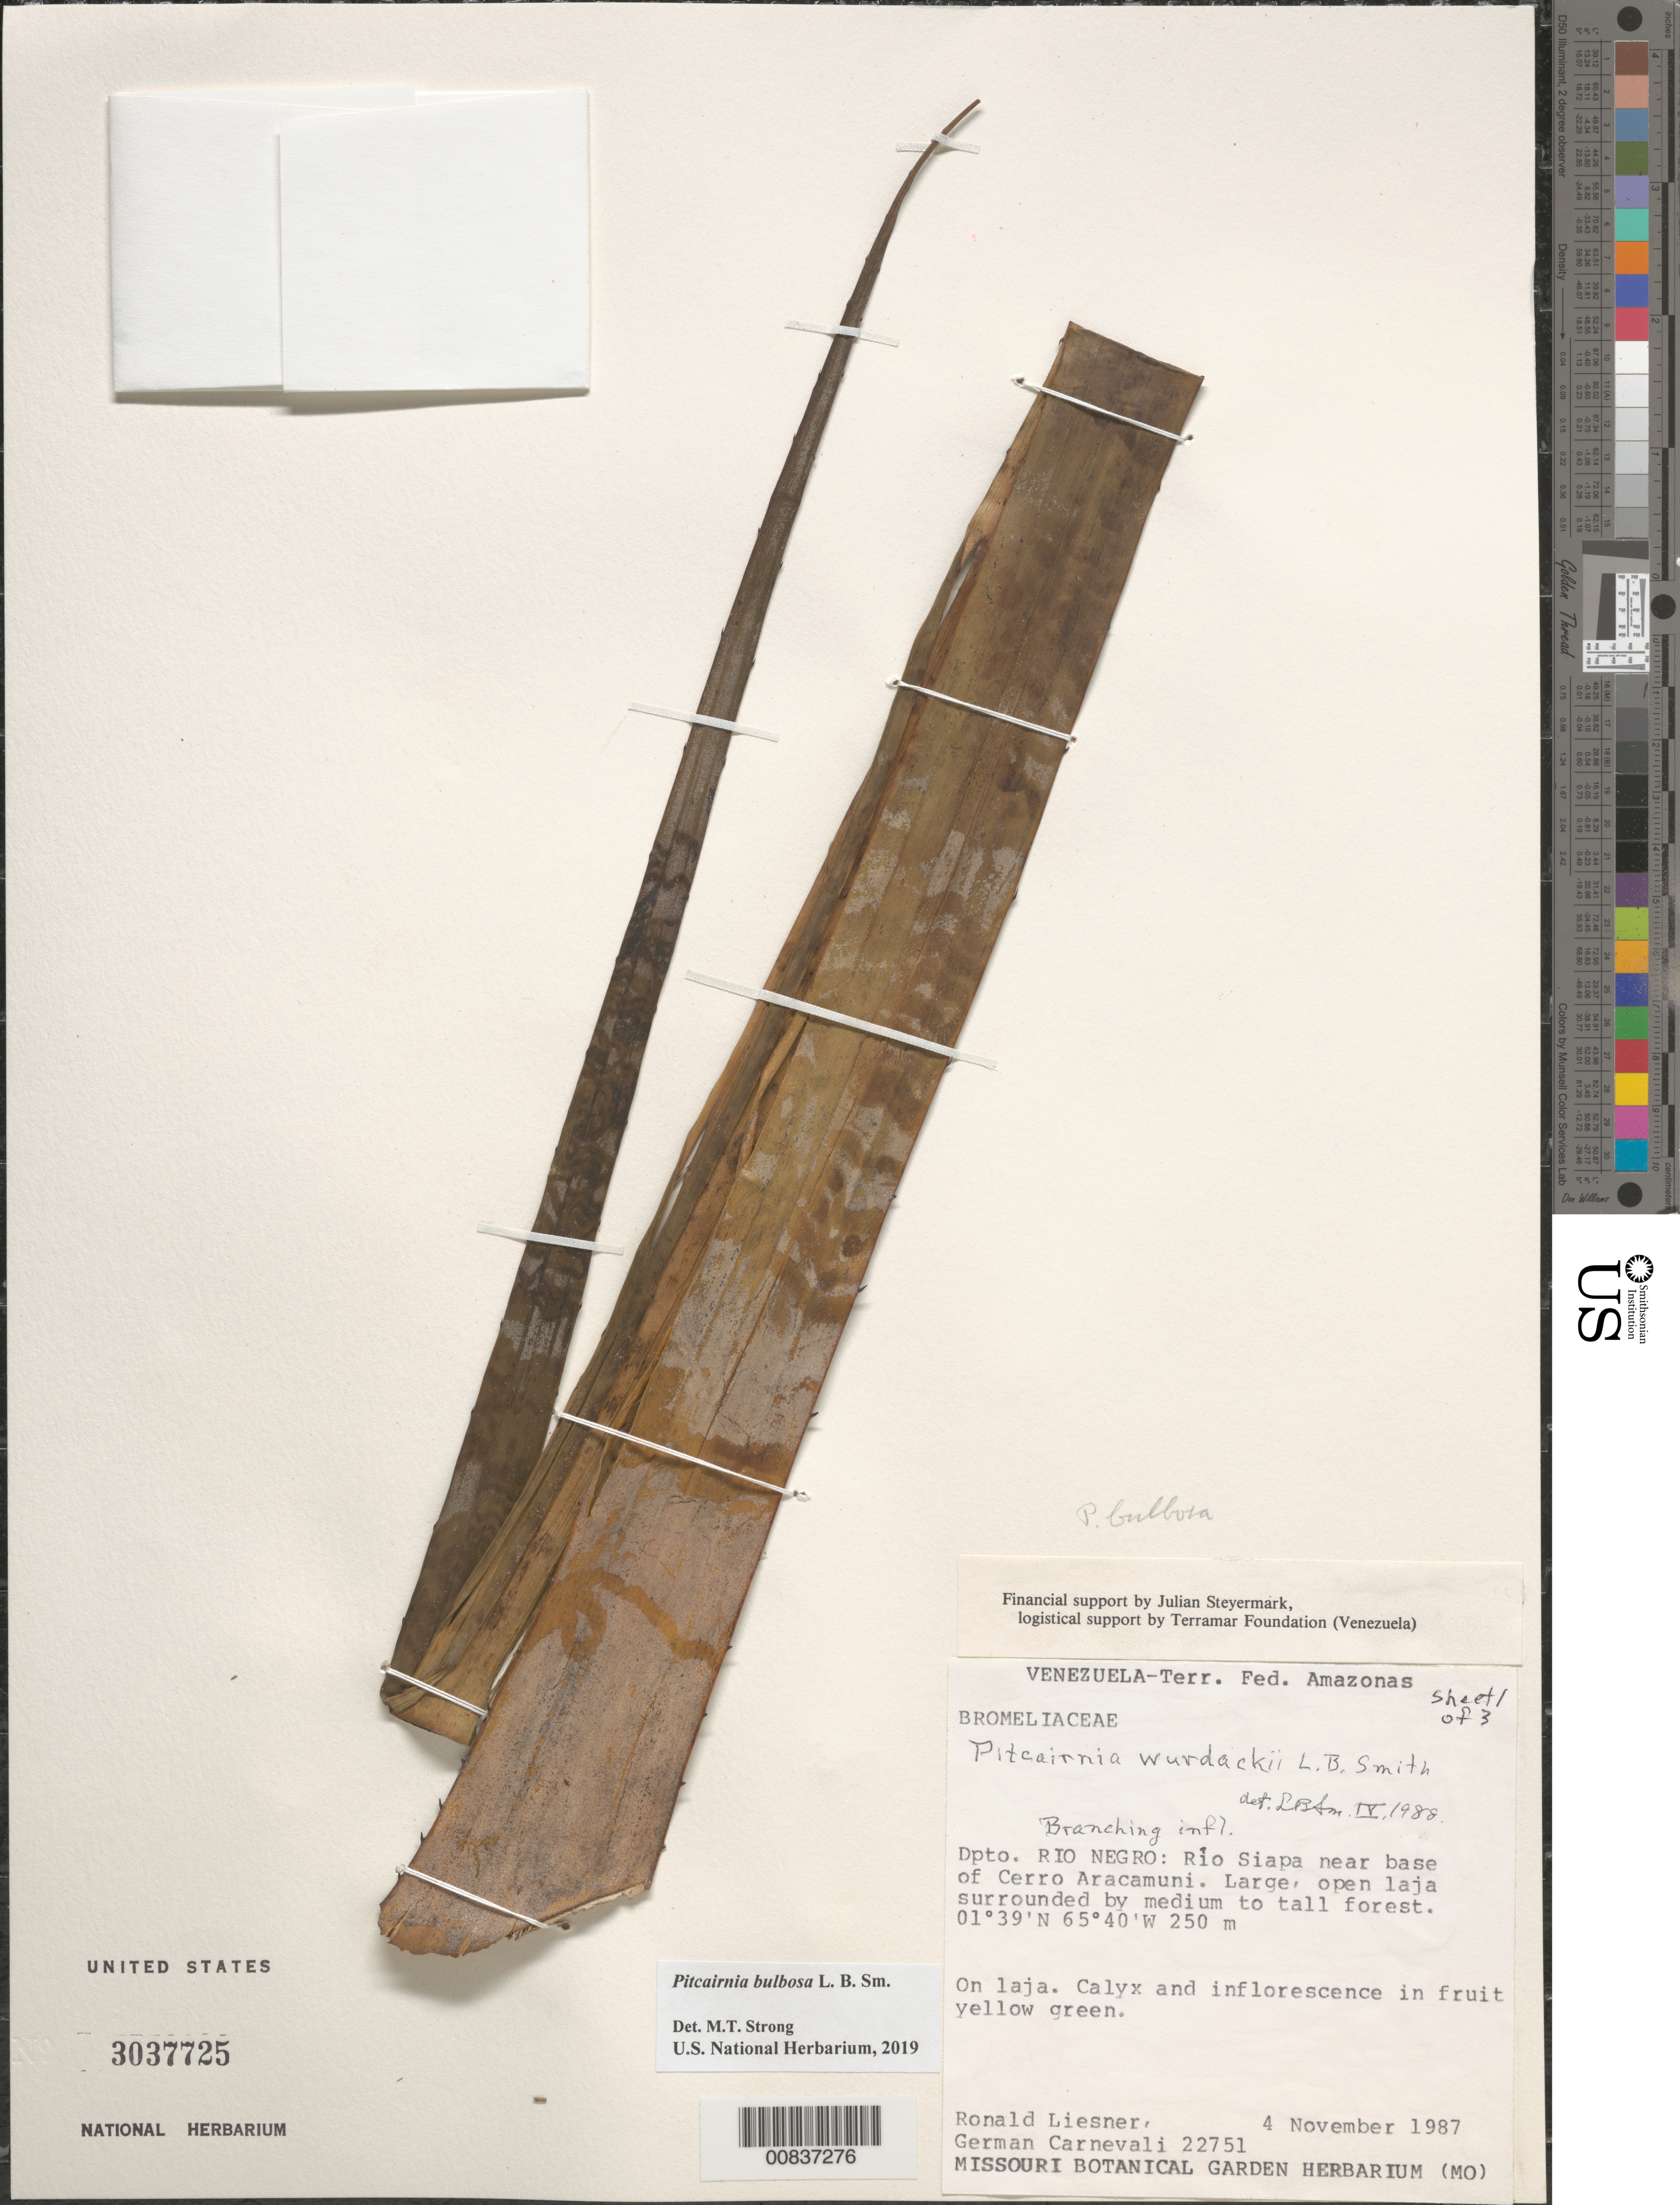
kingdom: Plantae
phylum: Tracheophyta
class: Liliopsida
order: Poales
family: Bromeliaceae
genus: Pitcairnia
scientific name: Pitcairnia bulbosa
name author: L.B. Sm.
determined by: Smith, Lyman B., (US), NMNH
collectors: R. L. Liesner & G. Carnevali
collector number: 22751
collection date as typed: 4-Nov-87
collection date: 1987-11-04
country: Venezuela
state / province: Amazonas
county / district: Río Negro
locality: Río Siapa, near base of Cerro Aracamuni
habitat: Large open laja surrounded by medium to tall forest; on laja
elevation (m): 250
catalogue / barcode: US 3037725